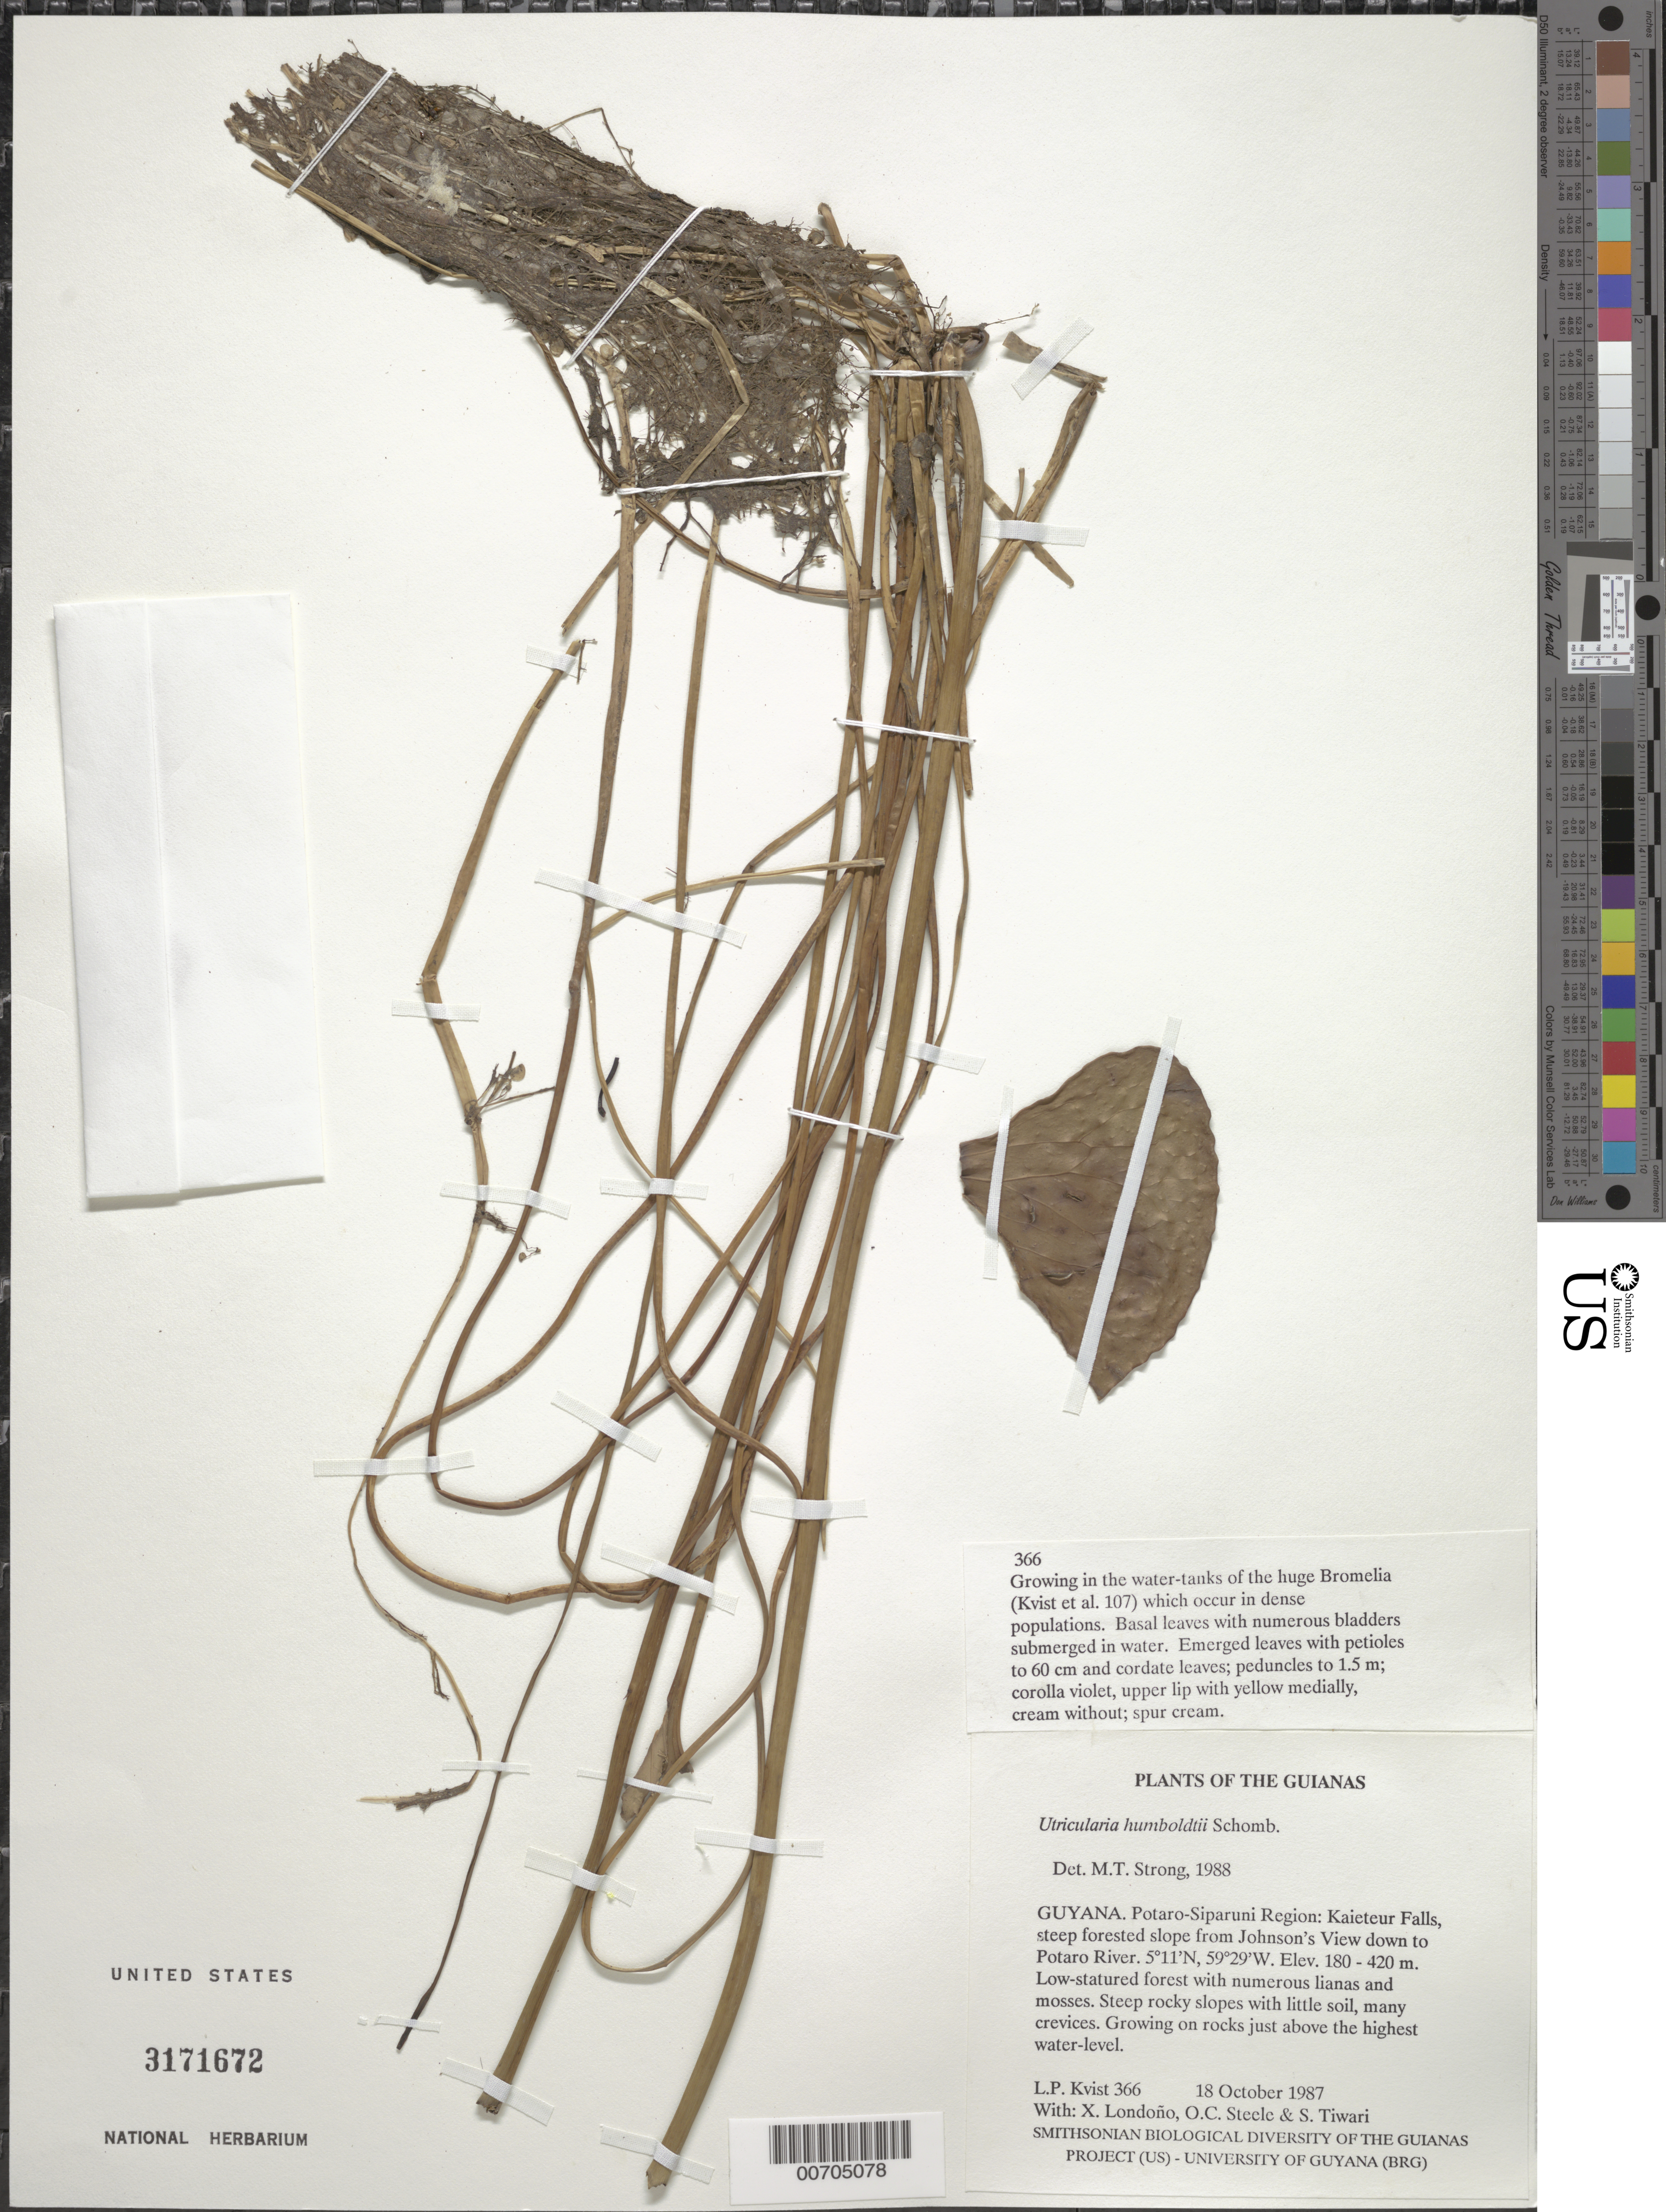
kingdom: Plantae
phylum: Tracheophyta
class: Magnoliopsida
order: Lamiales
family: Lentibulariaceae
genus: Utricularia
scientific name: Utricularia humboldtii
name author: R.H. Schomb.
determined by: Strong, M. T., (US), Smithsonian Institution - National Museum of Natural History (UNITED STATES)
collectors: L. P. Kvist, X. Londoño, O. C. Steele & S. Tiwari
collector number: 366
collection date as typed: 18 October 1987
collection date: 1987-10-18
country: Guyana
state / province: Potaro-Siparuni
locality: Kaieteur Falls, from Johnson's View down to Potaro River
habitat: Low-statured forest with numerous lianas and mosses. Steep rocky slopes with little soil, many crevices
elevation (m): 180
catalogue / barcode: US 3171672